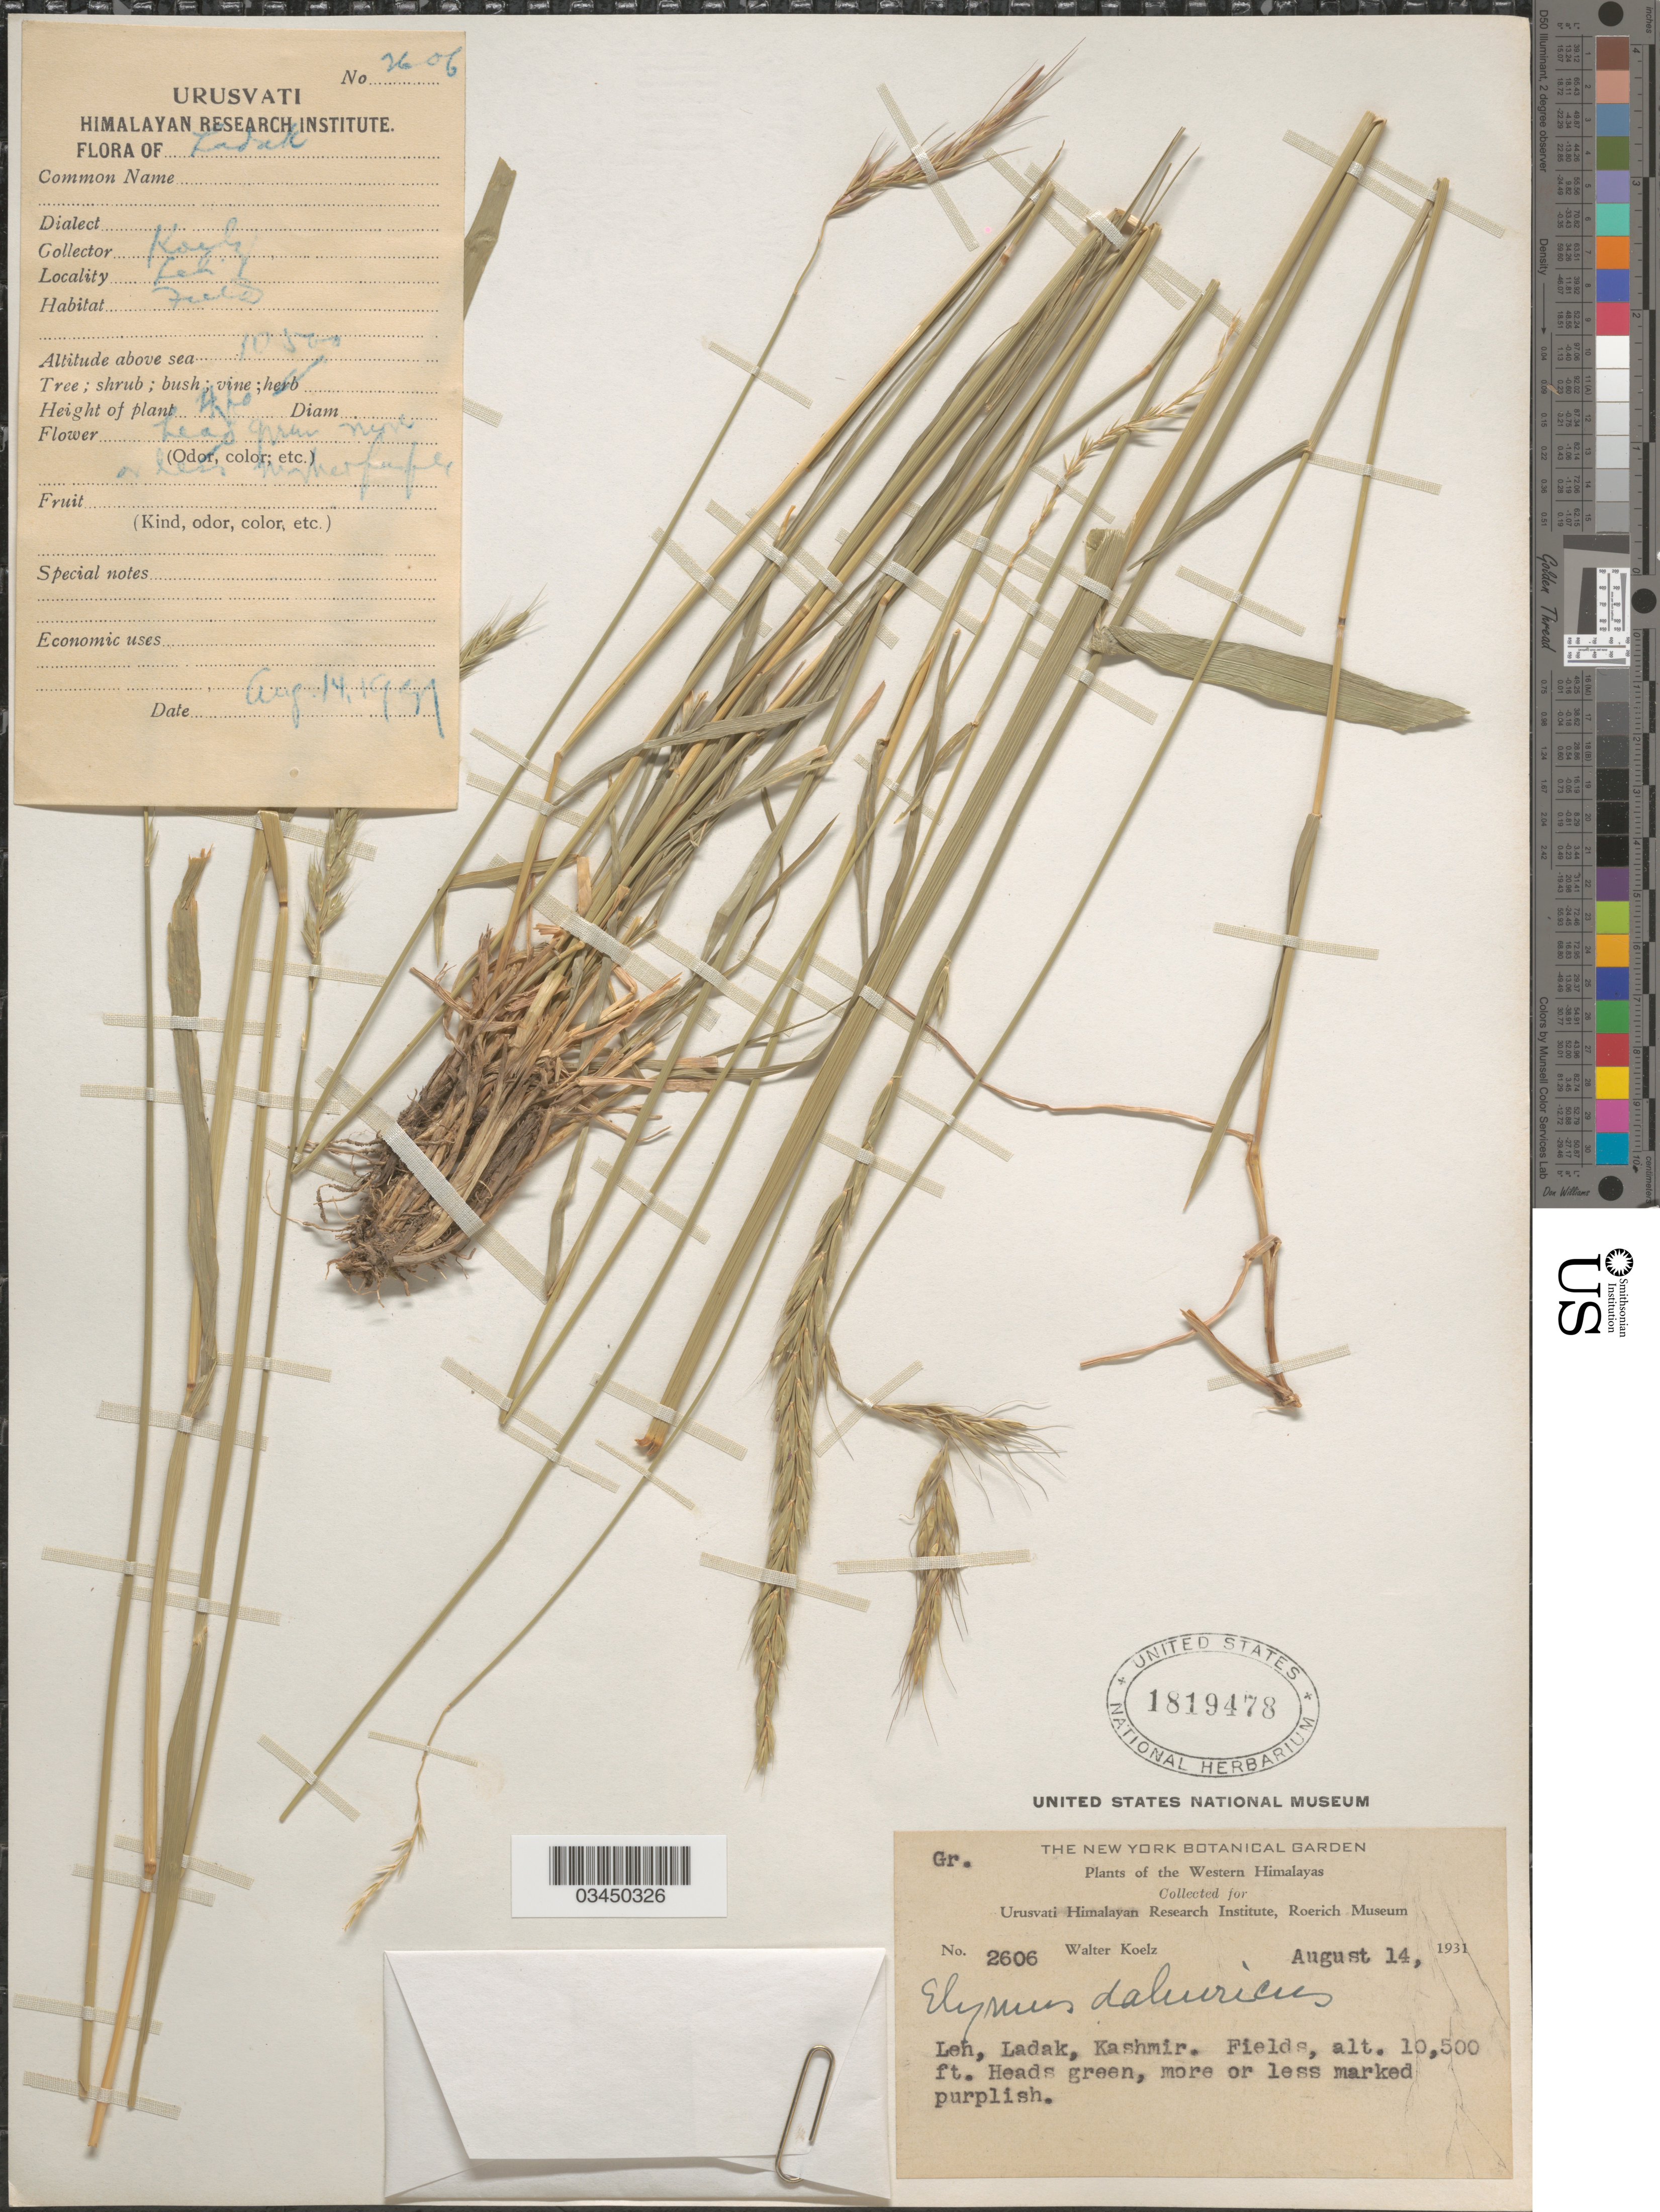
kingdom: Plantae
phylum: Tracheophyta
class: Liliopsida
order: Poales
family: Poaceae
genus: Elymus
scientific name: Elymus dahuricus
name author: Turcz. ex Griseb.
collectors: W. N. Koelz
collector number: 2606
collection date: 1931-08-14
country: India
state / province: Ladakh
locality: Western Himalayas. Leh, Ladak, Kashmir. Fields.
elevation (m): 3200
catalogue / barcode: US 1819478